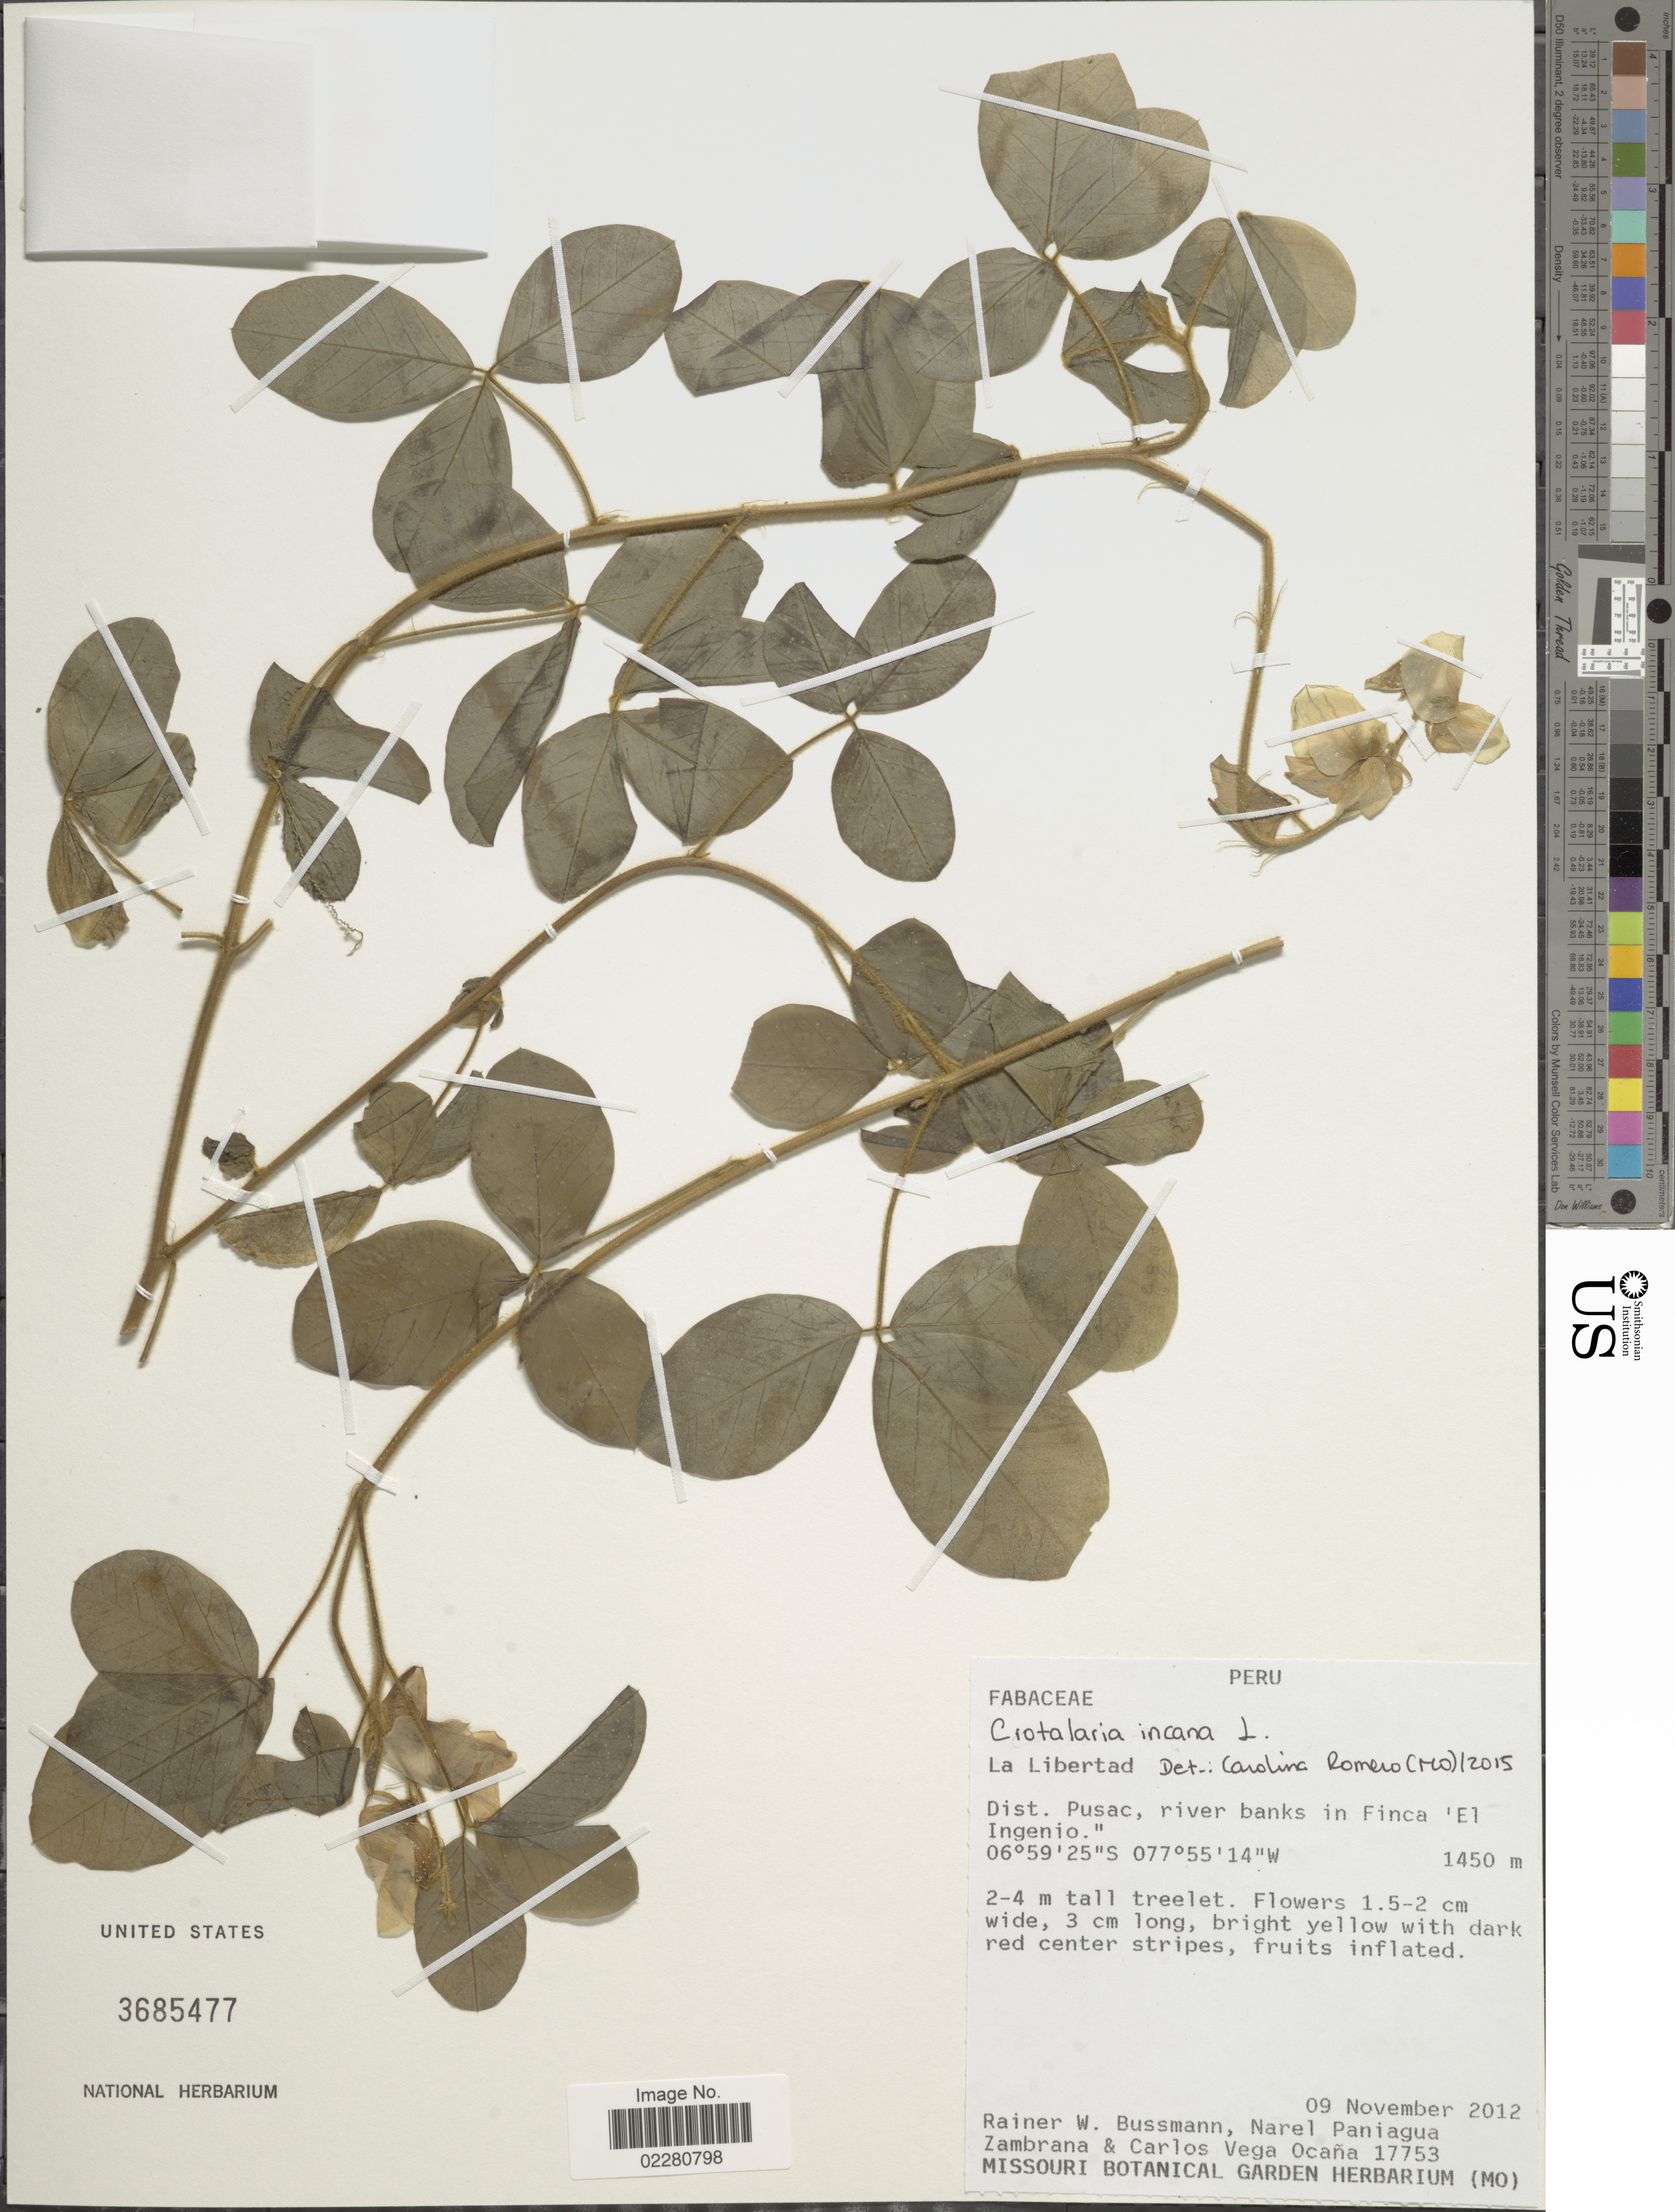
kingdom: Plantae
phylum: Tracheophyta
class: Magnoliopsida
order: Fabales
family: Fabaceae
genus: Crotalaria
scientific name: Crotalaria incana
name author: L.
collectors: R. W. Bussmann, N. Paniagua Zambrana & C. Vega Ocaña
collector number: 17753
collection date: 2012-11-09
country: Peru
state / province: La Libertad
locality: La Libertad. Dist. Pusac, river banks in Finca 'El Ingenio'.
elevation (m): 1450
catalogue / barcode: US 3685477